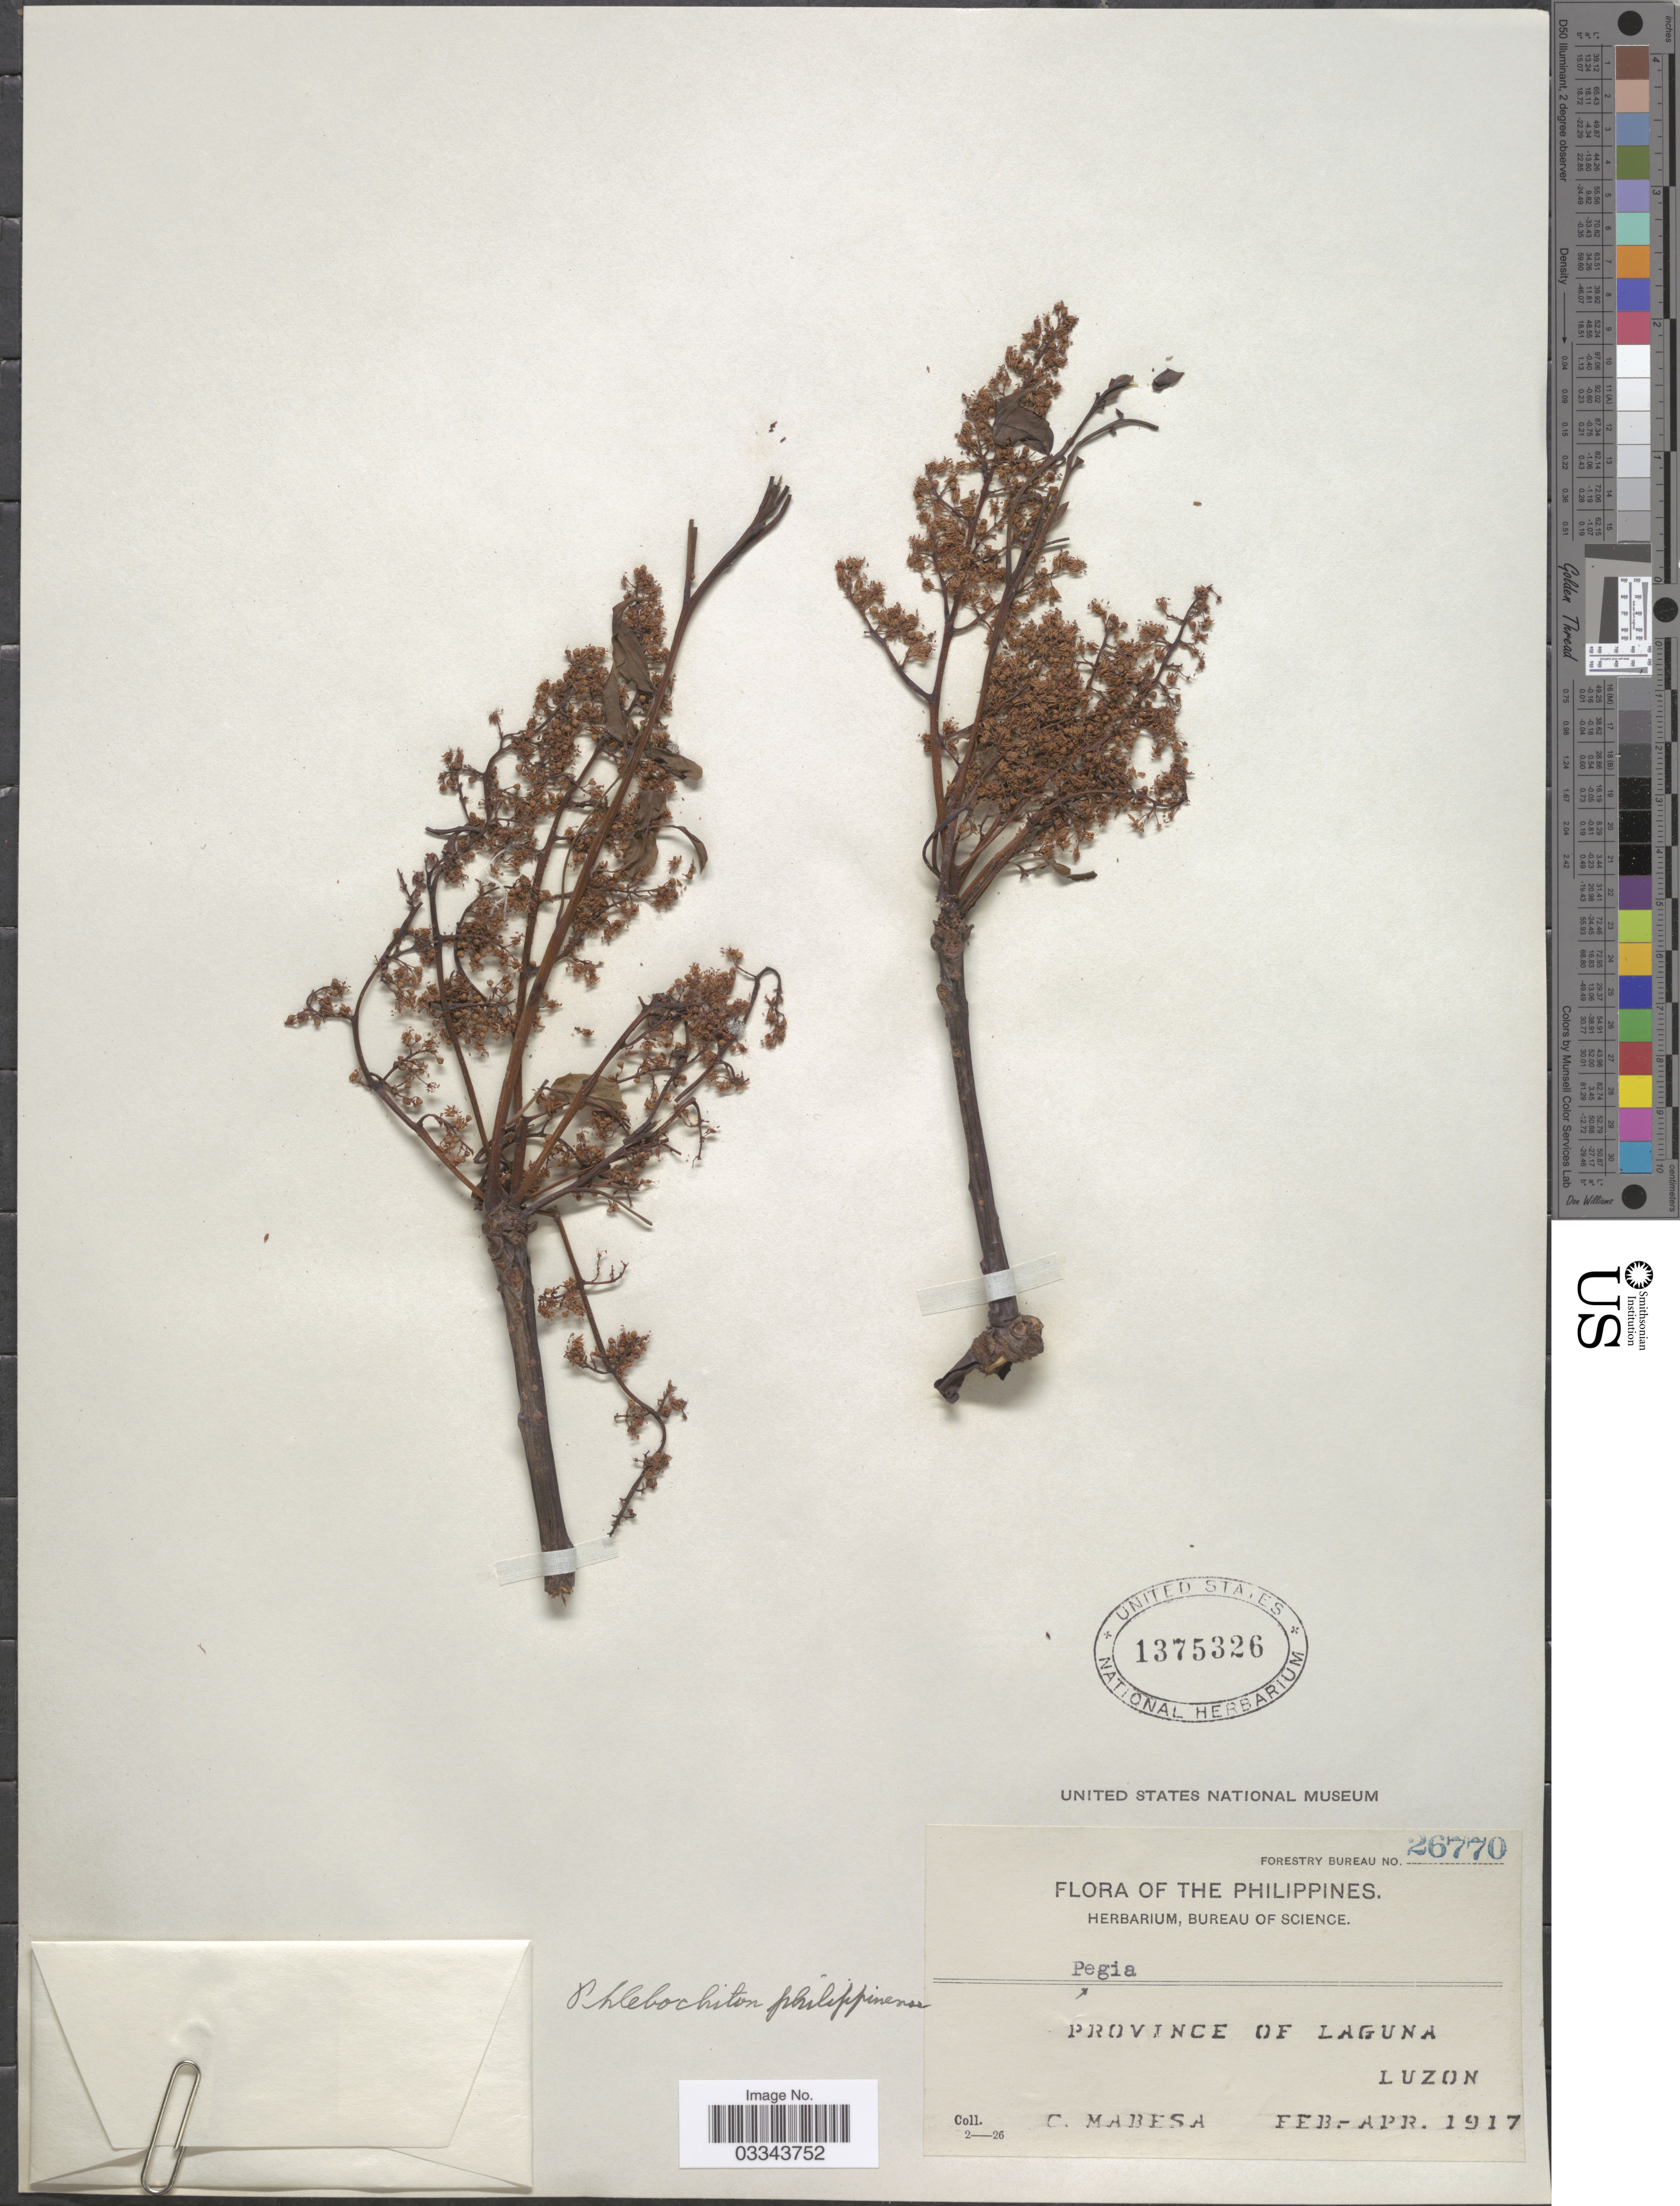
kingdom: Plantae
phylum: Tracheophyta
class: Magnoliopsida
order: Sapindales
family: Anacardiaceae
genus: Solenocarpus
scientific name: Solenocarpus philippinensis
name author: (Elmer) Kosterm.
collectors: C. Mabesa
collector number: Forestry Bureau 26770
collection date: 1917-02/1917-04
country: Philippines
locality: Province of Laguna. Luzon.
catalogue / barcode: US 1375326